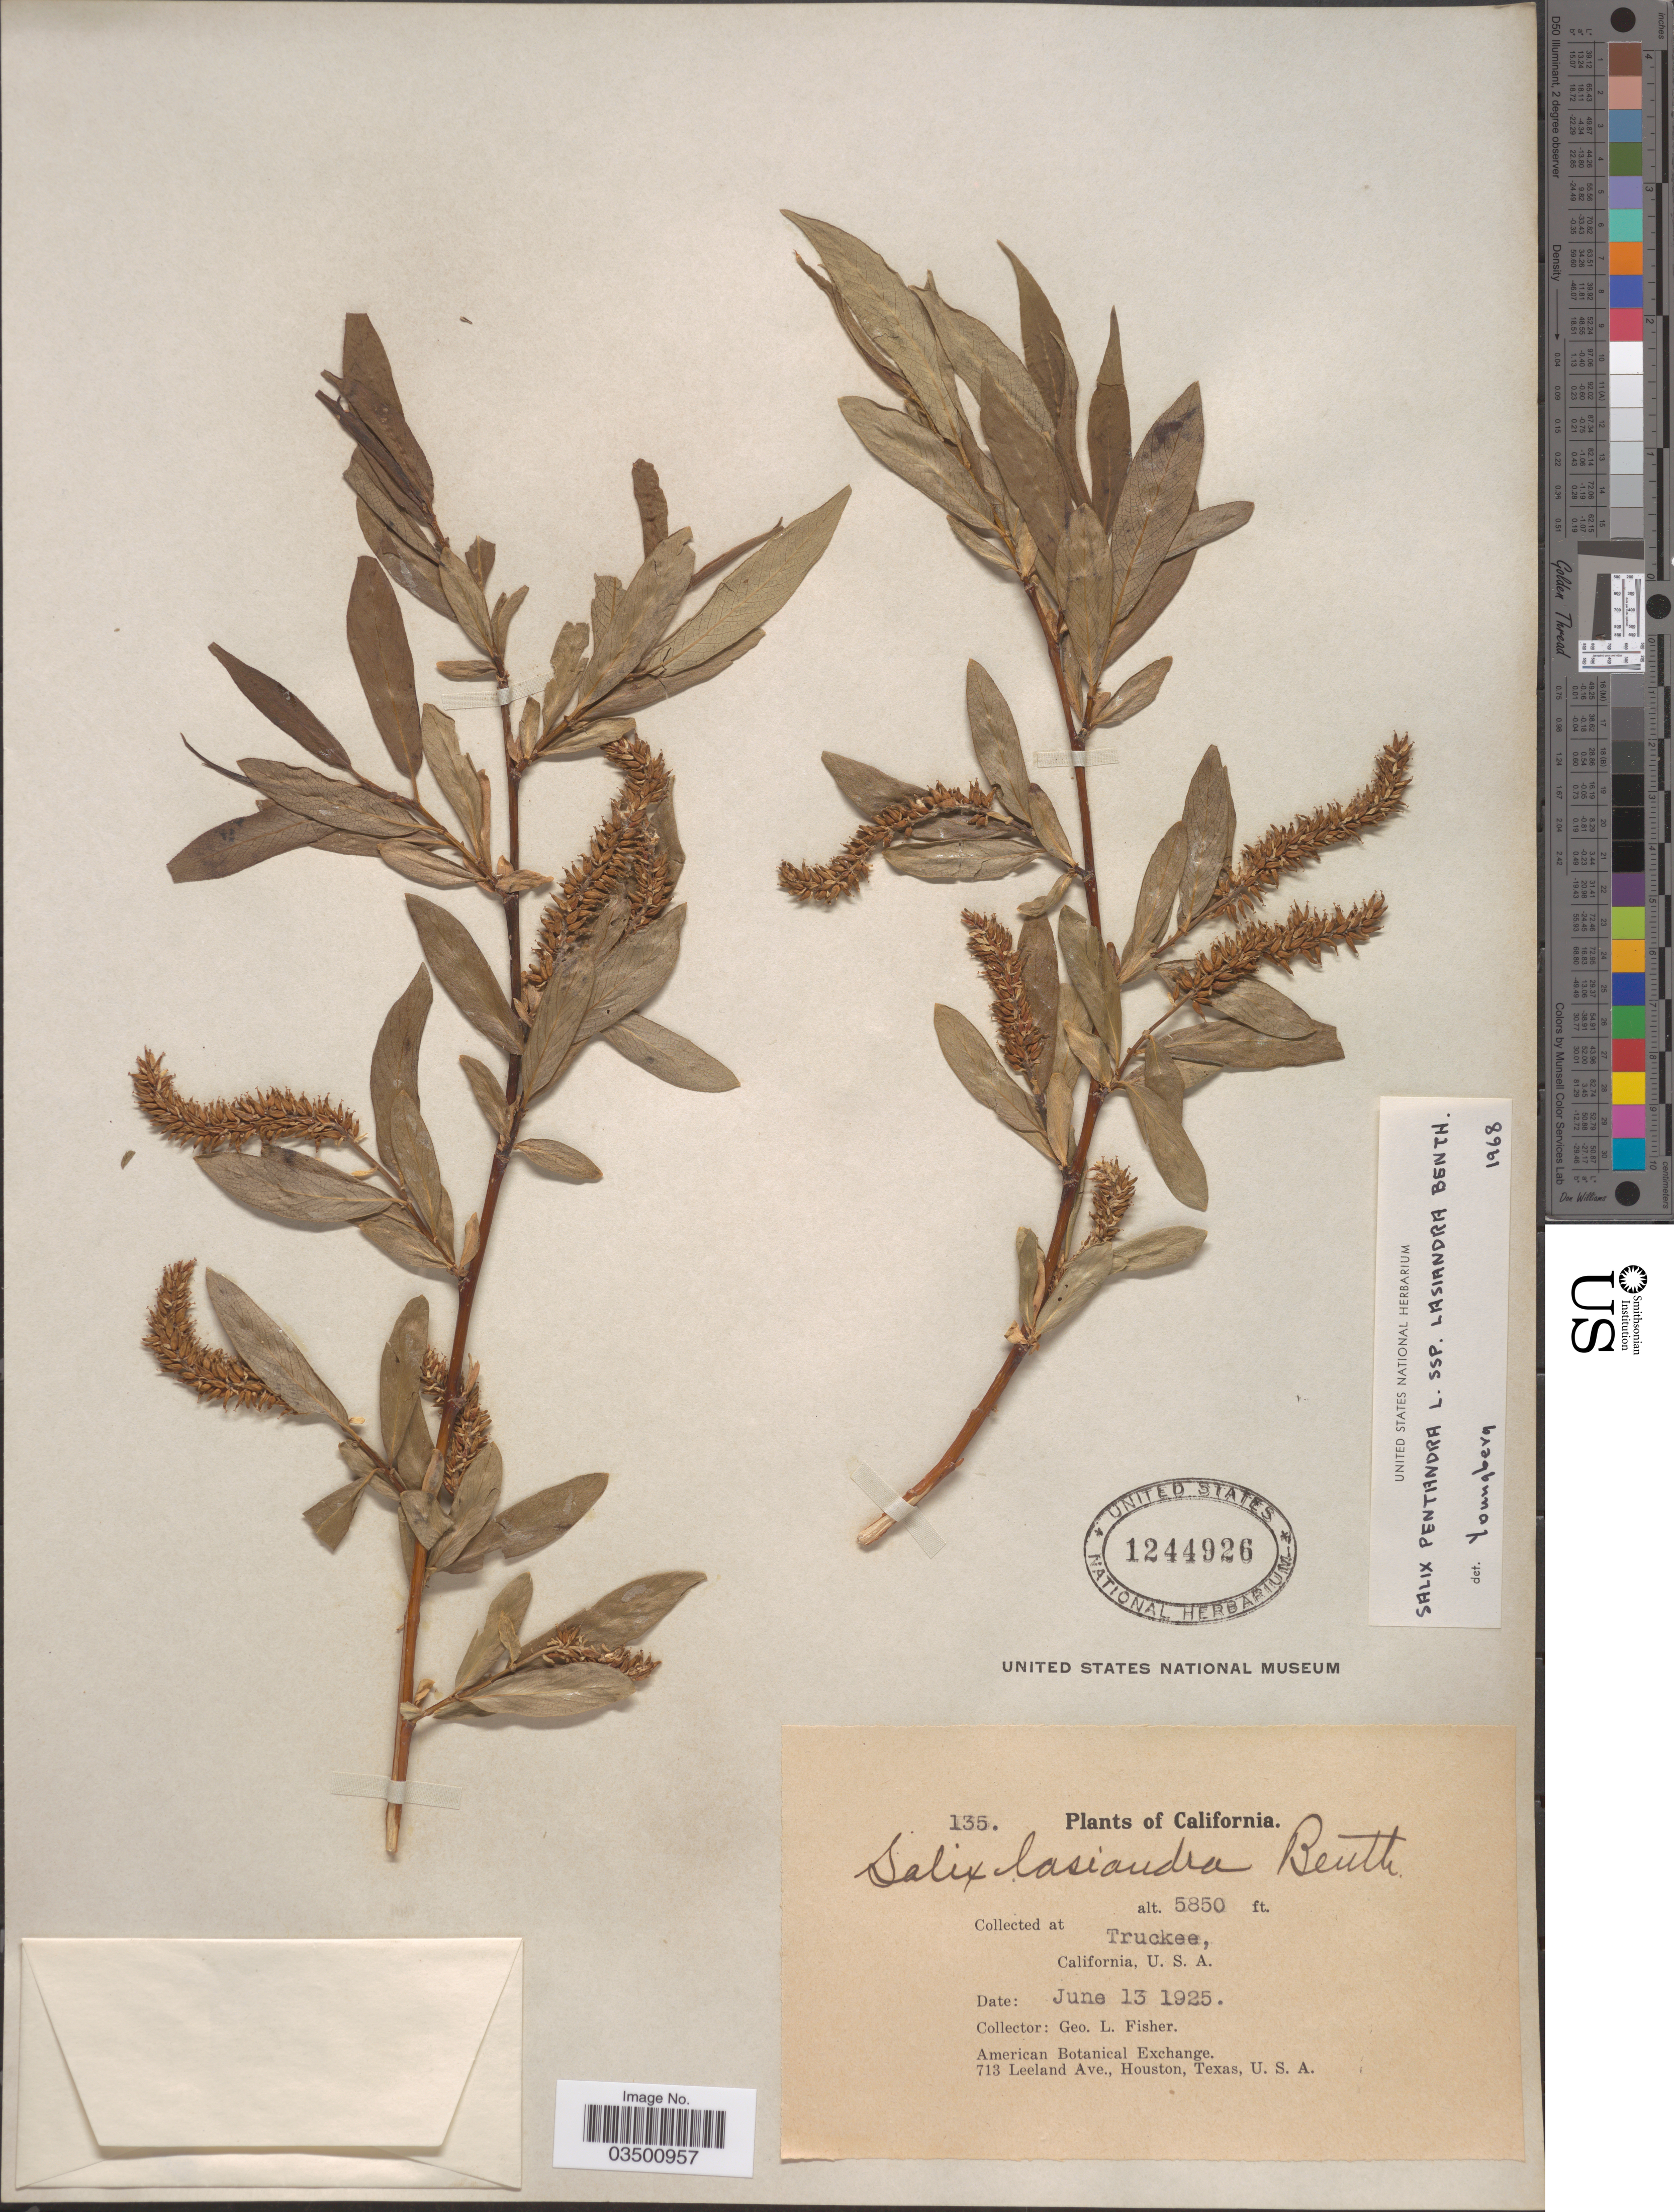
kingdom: Plantae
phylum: Tracheophyta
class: Magnoliopsida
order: Malpighiales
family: Salicaceae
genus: Salix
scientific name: Salix lasiandra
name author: Benth.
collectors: G. L. Fisher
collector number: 135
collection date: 1925-06-13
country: United States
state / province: California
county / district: Nevada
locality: Truckee, U.S.A.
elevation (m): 1783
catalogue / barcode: US 1244926